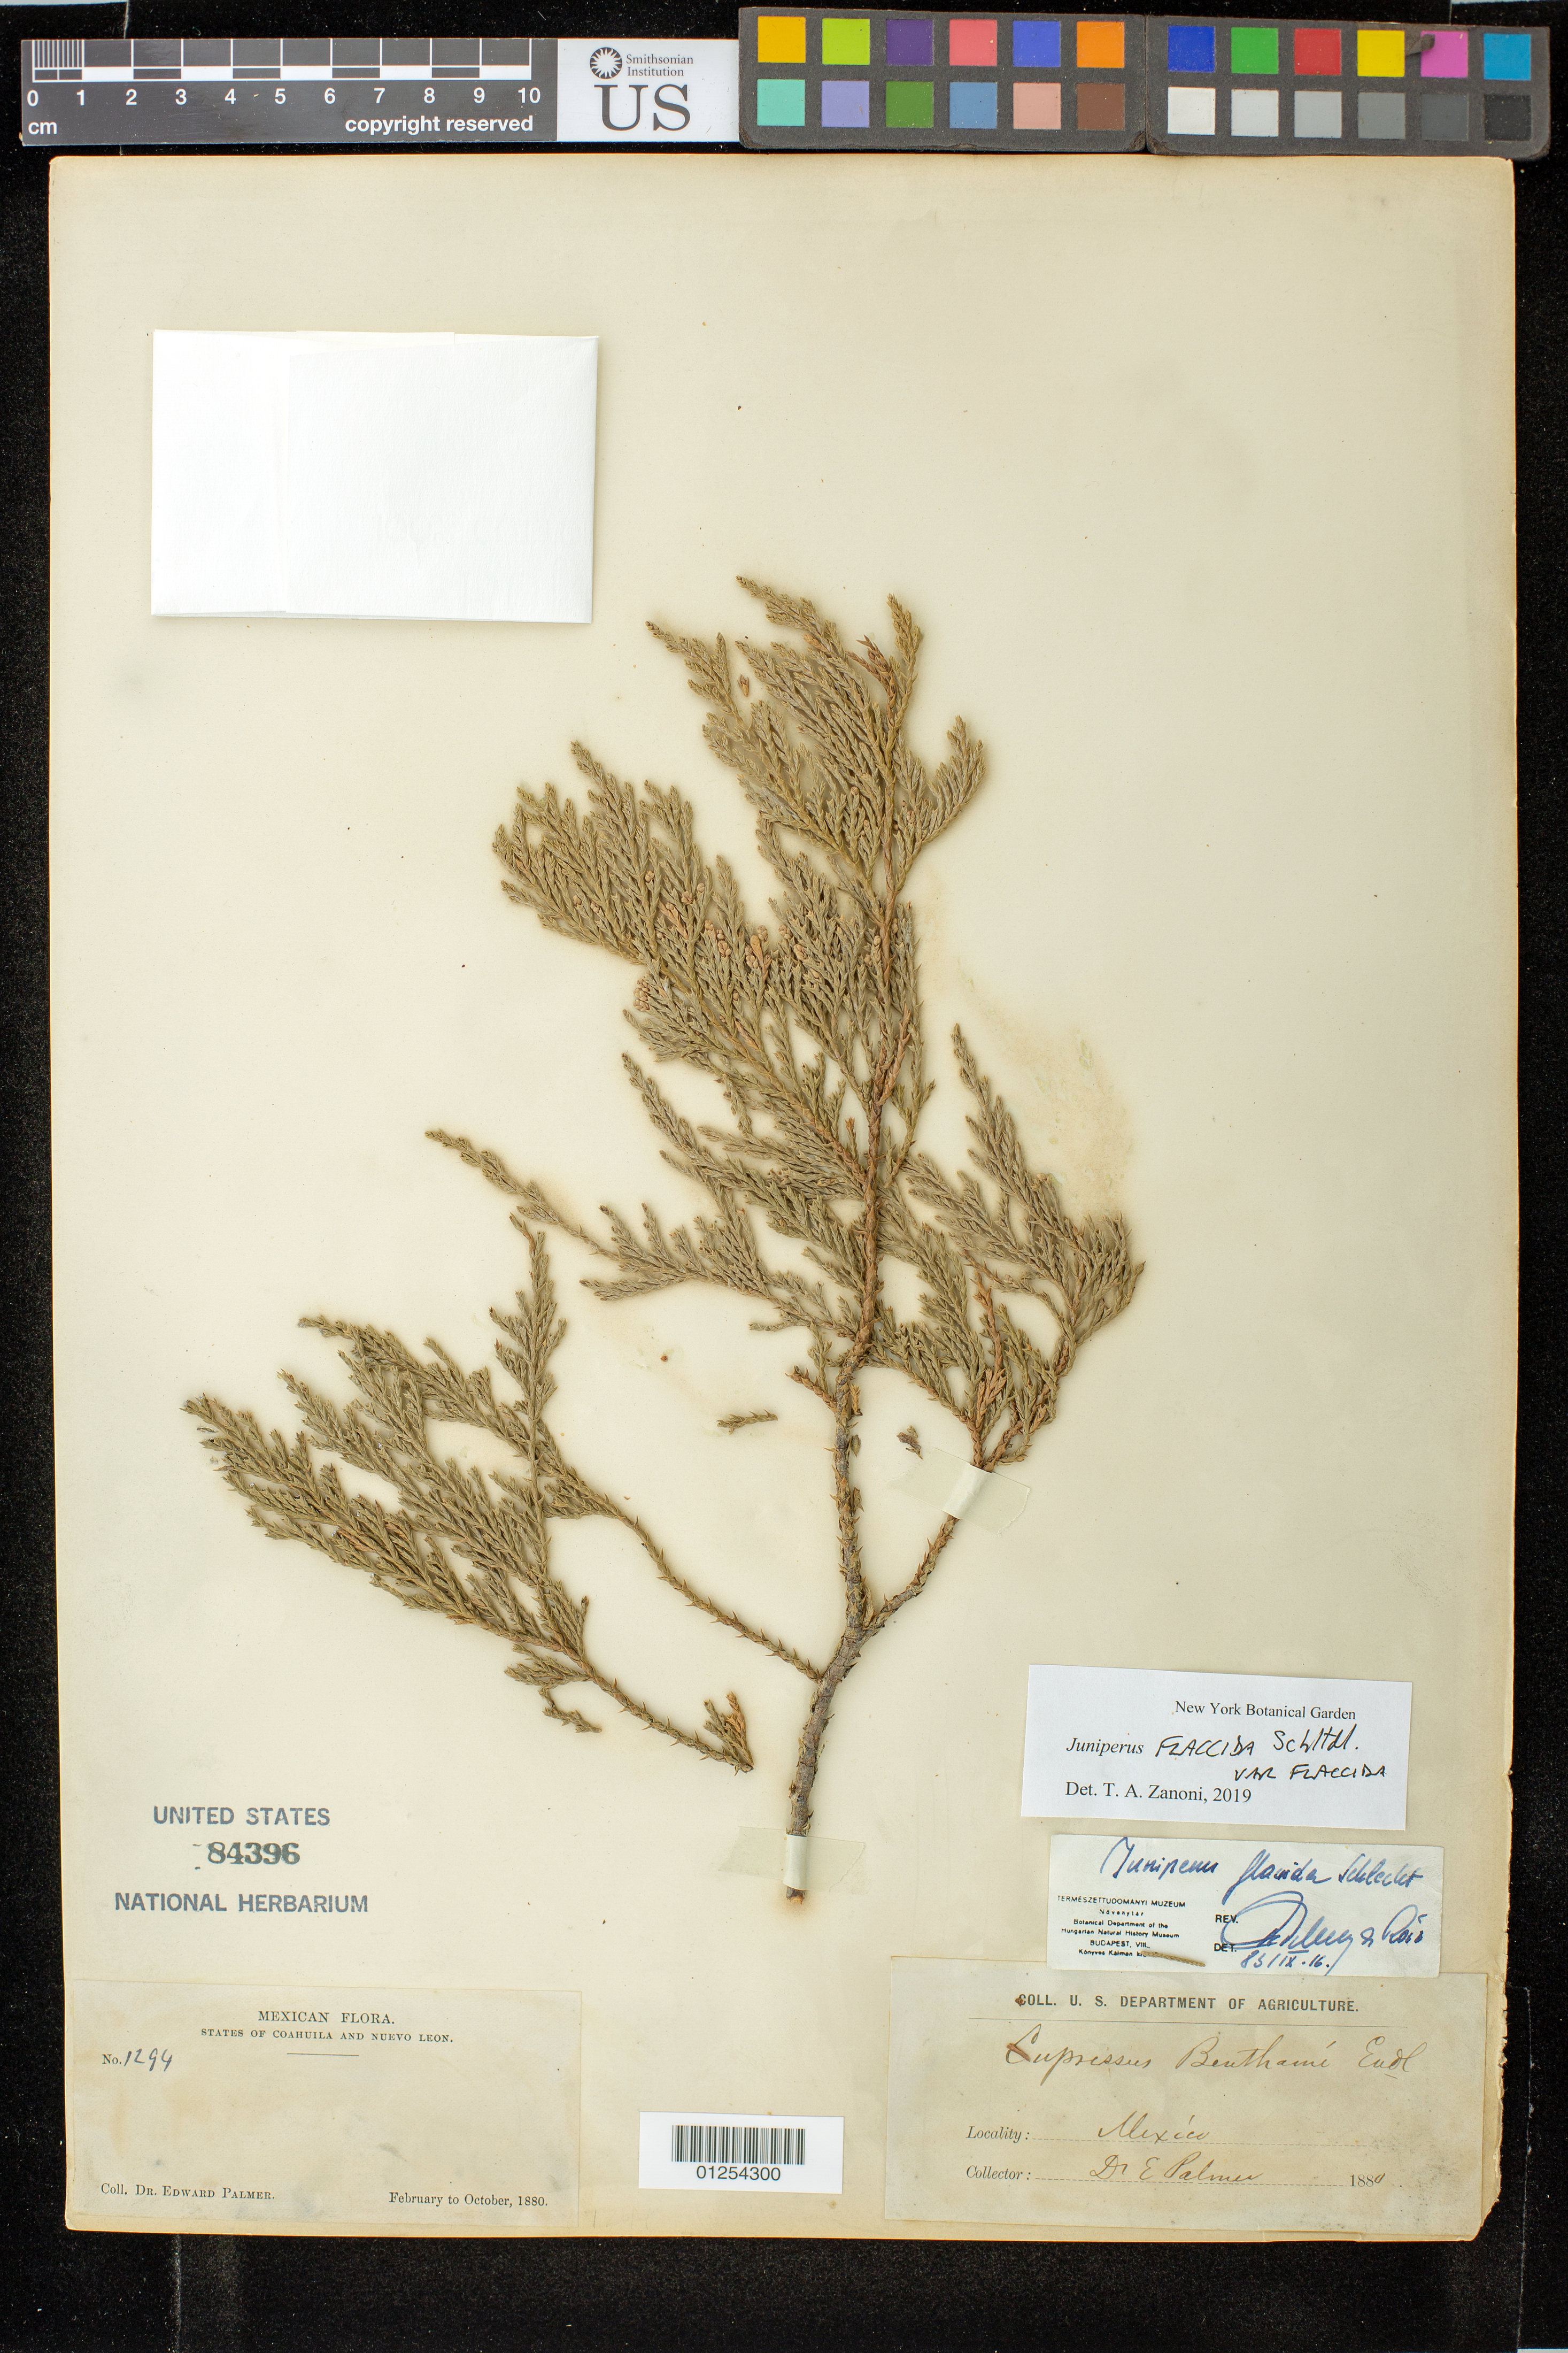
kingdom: Plantae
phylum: Tracheophyta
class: Pinopsida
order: Pinales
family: Cupressaceae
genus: Juniperus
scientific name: Juniperus flaccida var. flaccida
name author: Schltdl.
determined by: Zanoni, T. A., (NY), New York Botanical Garden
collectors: D. E. Palmer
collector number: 1294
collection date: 1880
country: Mexico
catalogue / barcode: US 84396